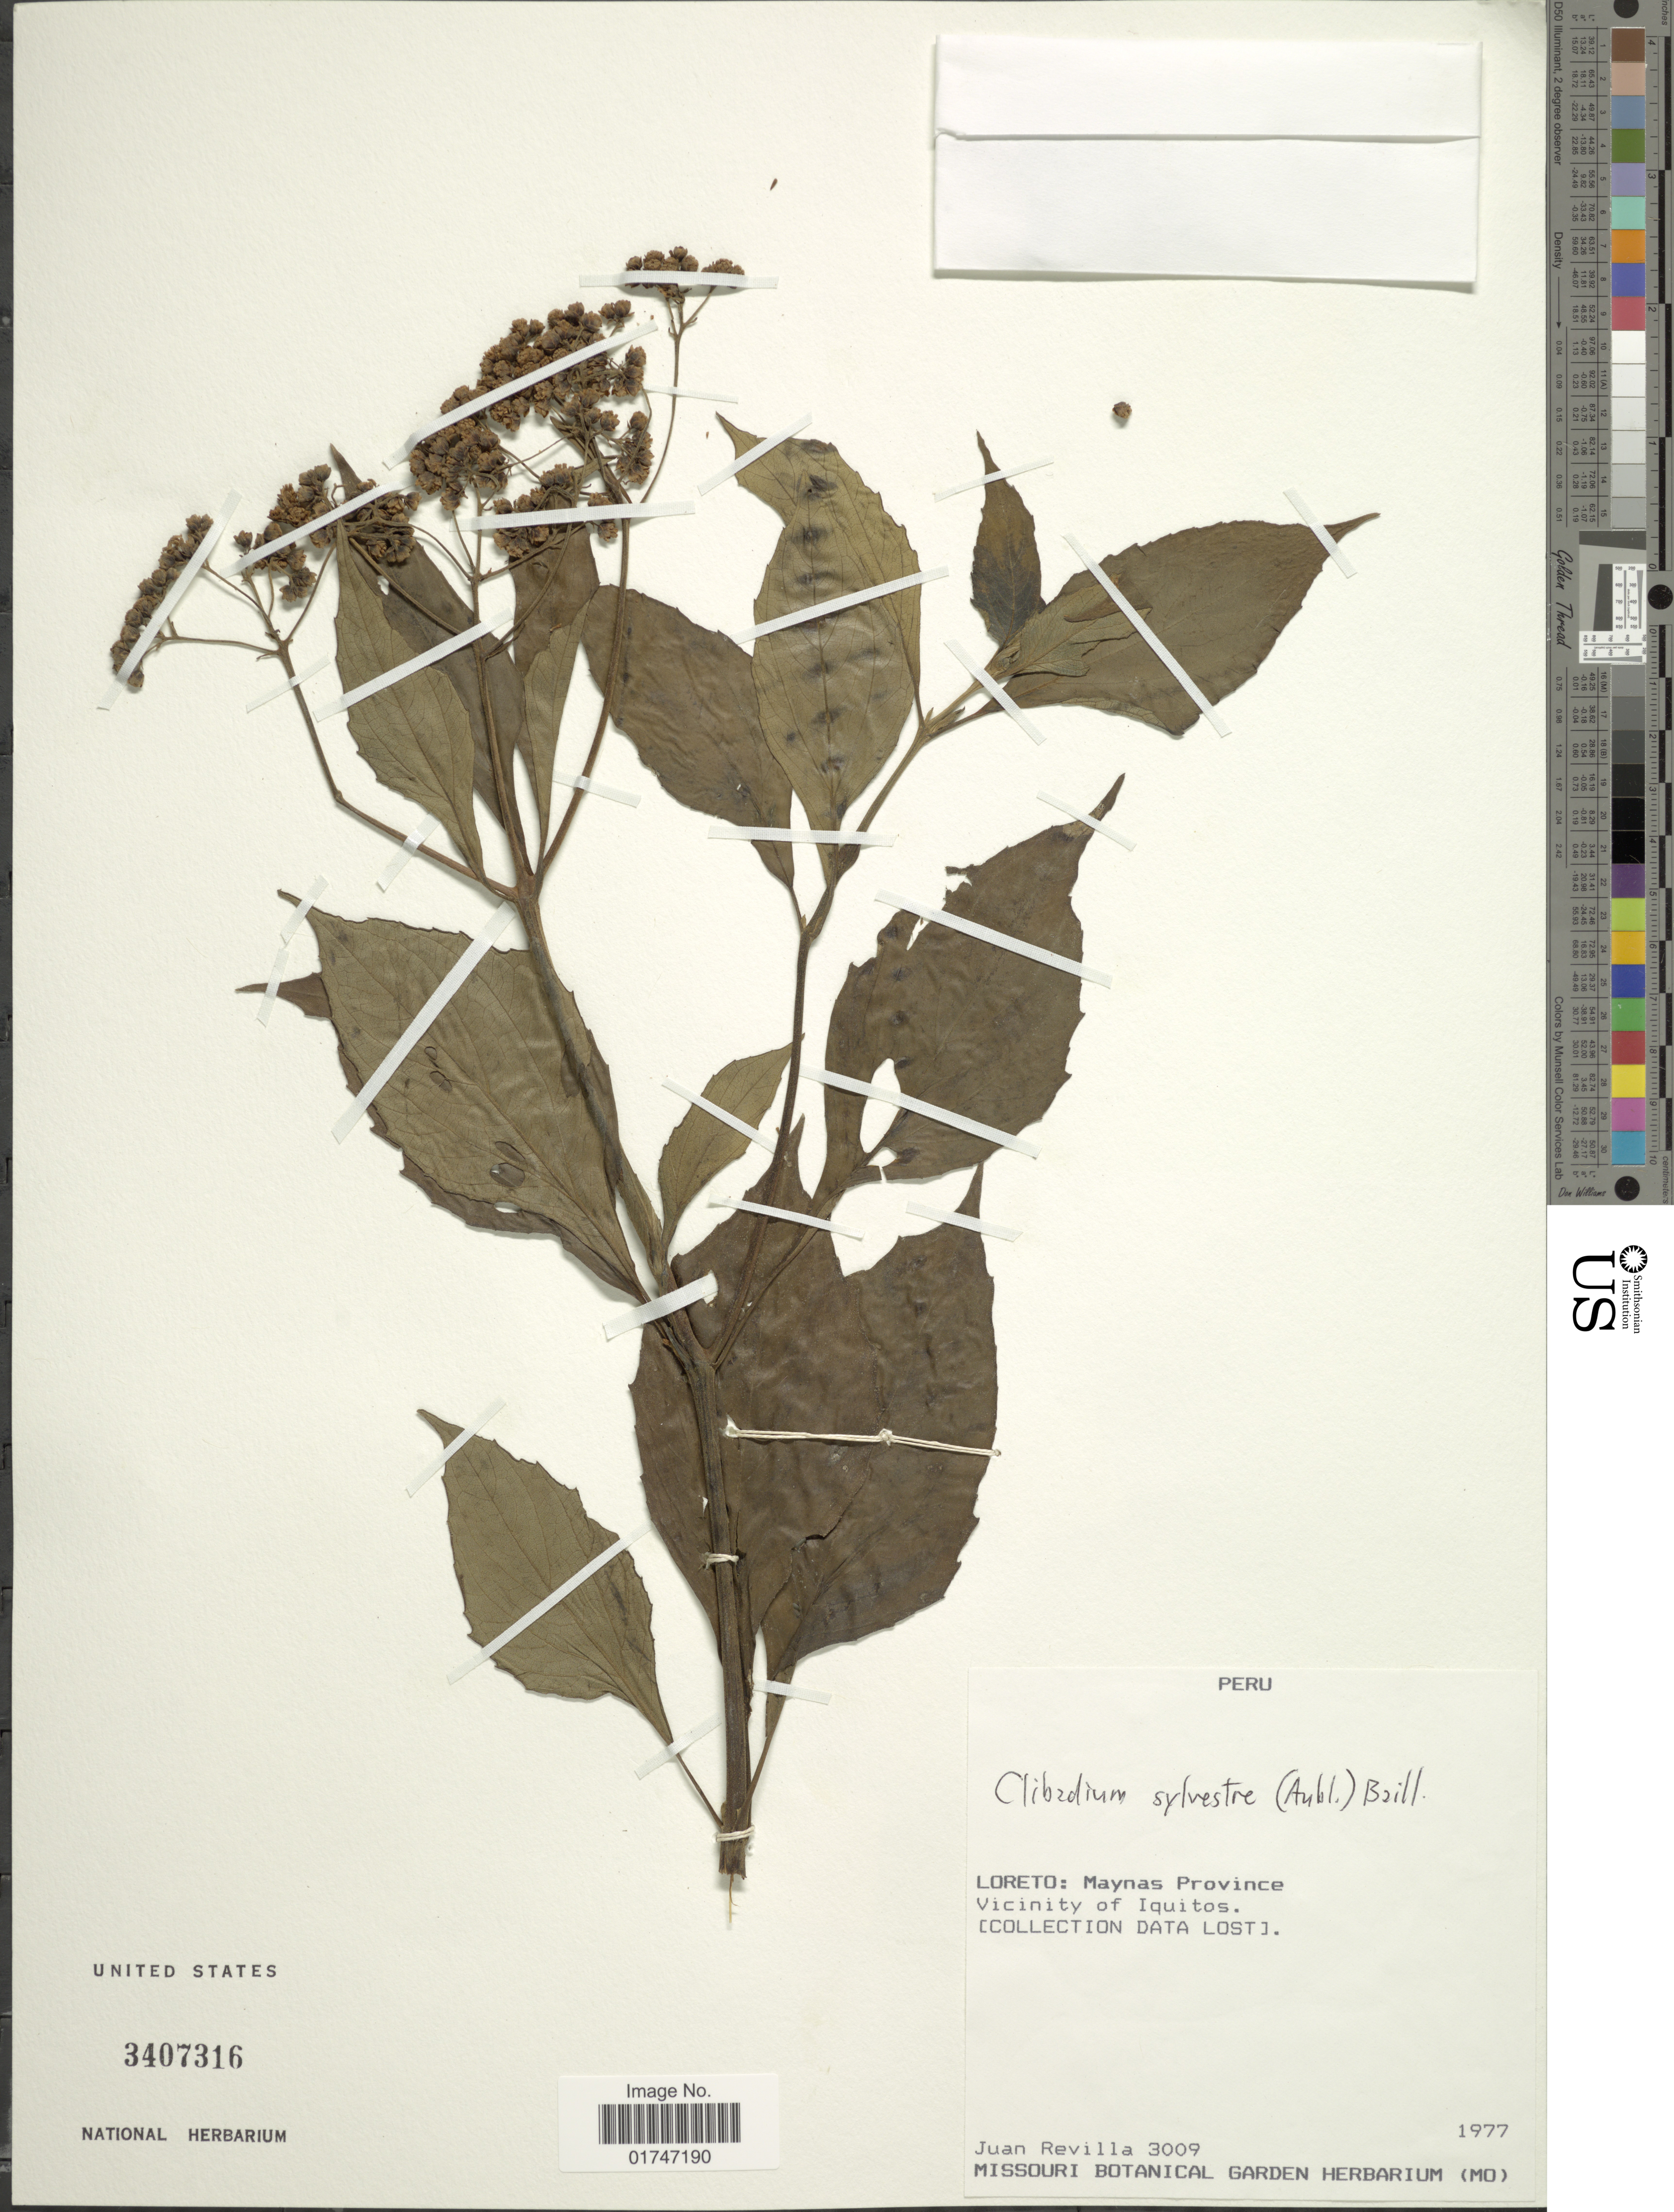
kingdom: Plantae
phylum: Tracheophyta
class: Magnoliopsida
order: Asterales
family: Asteraceae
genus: Clibadium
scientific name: Clibadium sylvestre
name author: (Aubl.) Baill.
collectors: J. Revilla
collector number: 3009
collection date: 1977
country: Peru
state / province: Loreto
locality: Loreto: Maynas Province. Vicinity of Iquitos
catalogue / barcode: US 3407316